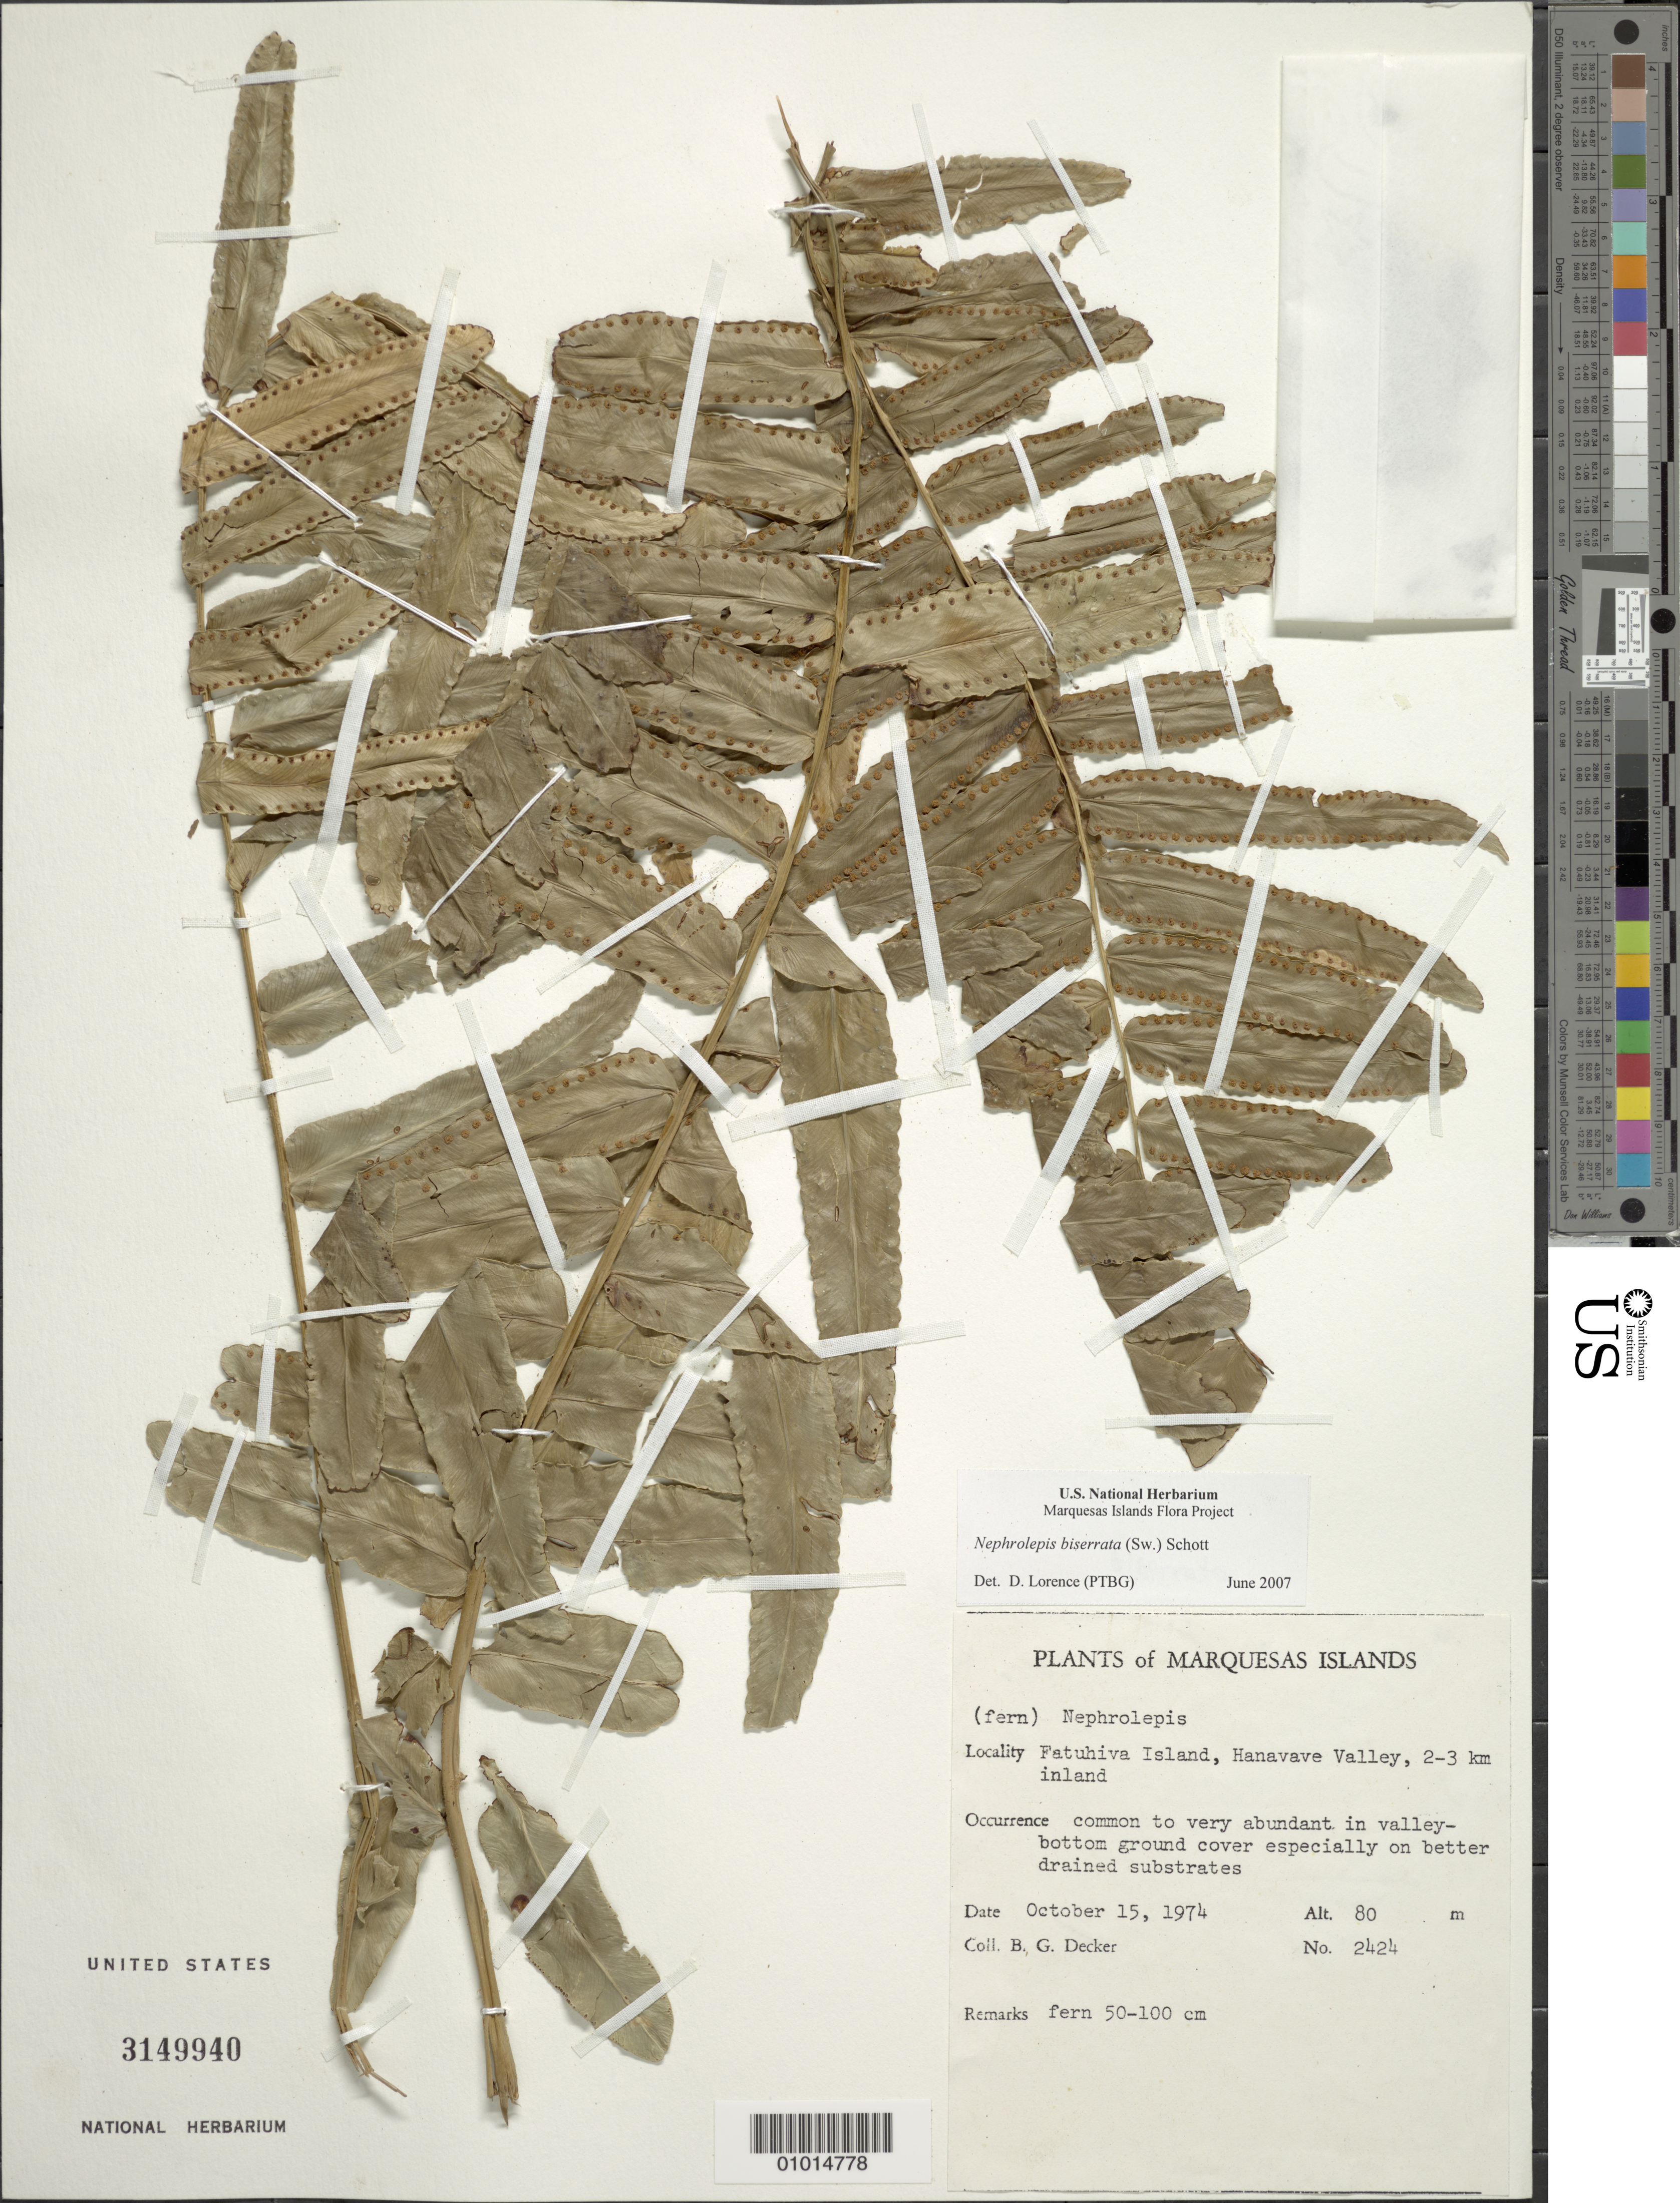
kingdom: Plantae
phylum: Tracheophyta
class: Polypodiopsida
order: Polypodiales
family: Nephrolepidaceae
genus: Nephrolepis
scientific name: Nephrolepis biserrata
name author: (Sw.) Schott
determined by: Lorence, David H., (PTBG), National Tropical Botanical Garden (UNITED STATES)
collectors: B. G. Decker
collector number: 2424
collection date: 1974-10-15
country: French Polynesia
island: Fatu Hiva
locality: Hanavave Valley, 2-3 km. inland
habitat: Common to very abundant in valley-bottom ground cover, especially on better drained substrates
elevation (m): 80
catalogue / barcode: US 3149940